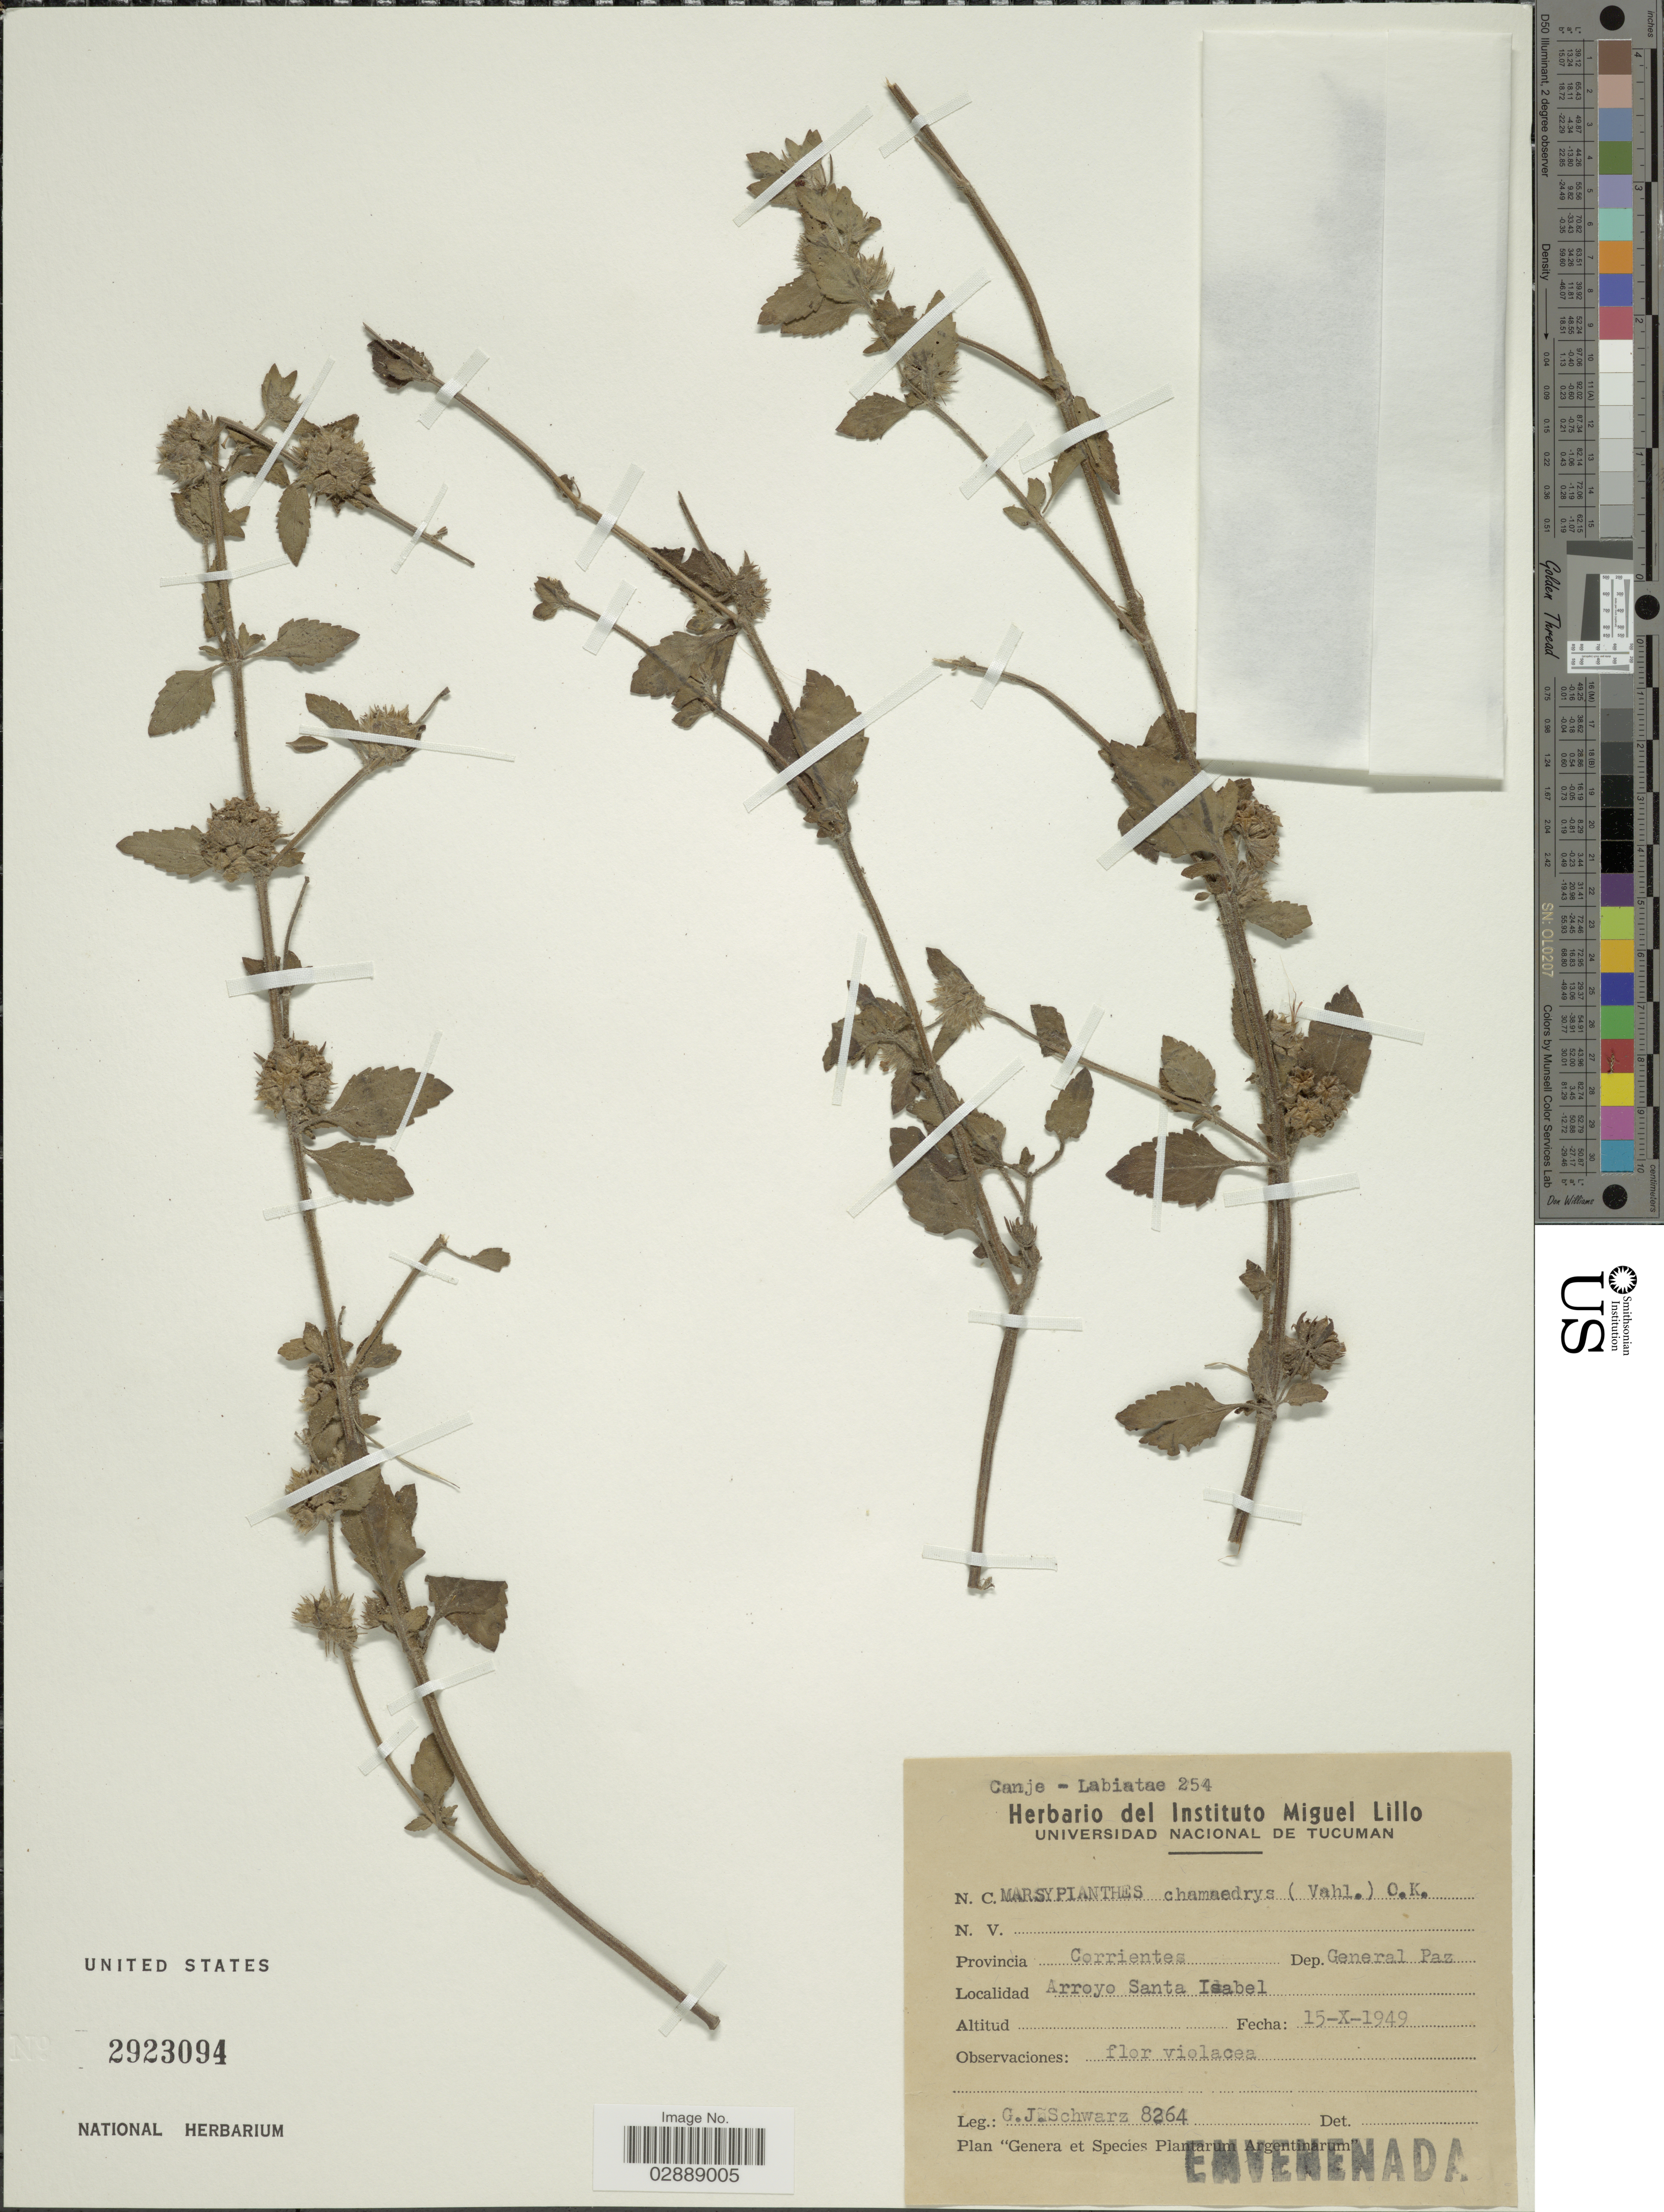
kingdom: Plantae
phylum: Tracheophyta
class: Magnoliopsida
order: Lamiales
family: Lamiaceae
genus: Marsypianthes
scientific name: Marsypianthes chamaedrys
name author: (Vahl) Kuntze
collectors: G. J. Schwarz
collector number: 8264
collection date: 1949-10-15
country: Argentina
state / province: Corrientes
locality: Dep. General Paz. Arroyo Santa Isabel.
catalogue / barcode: US 2923094